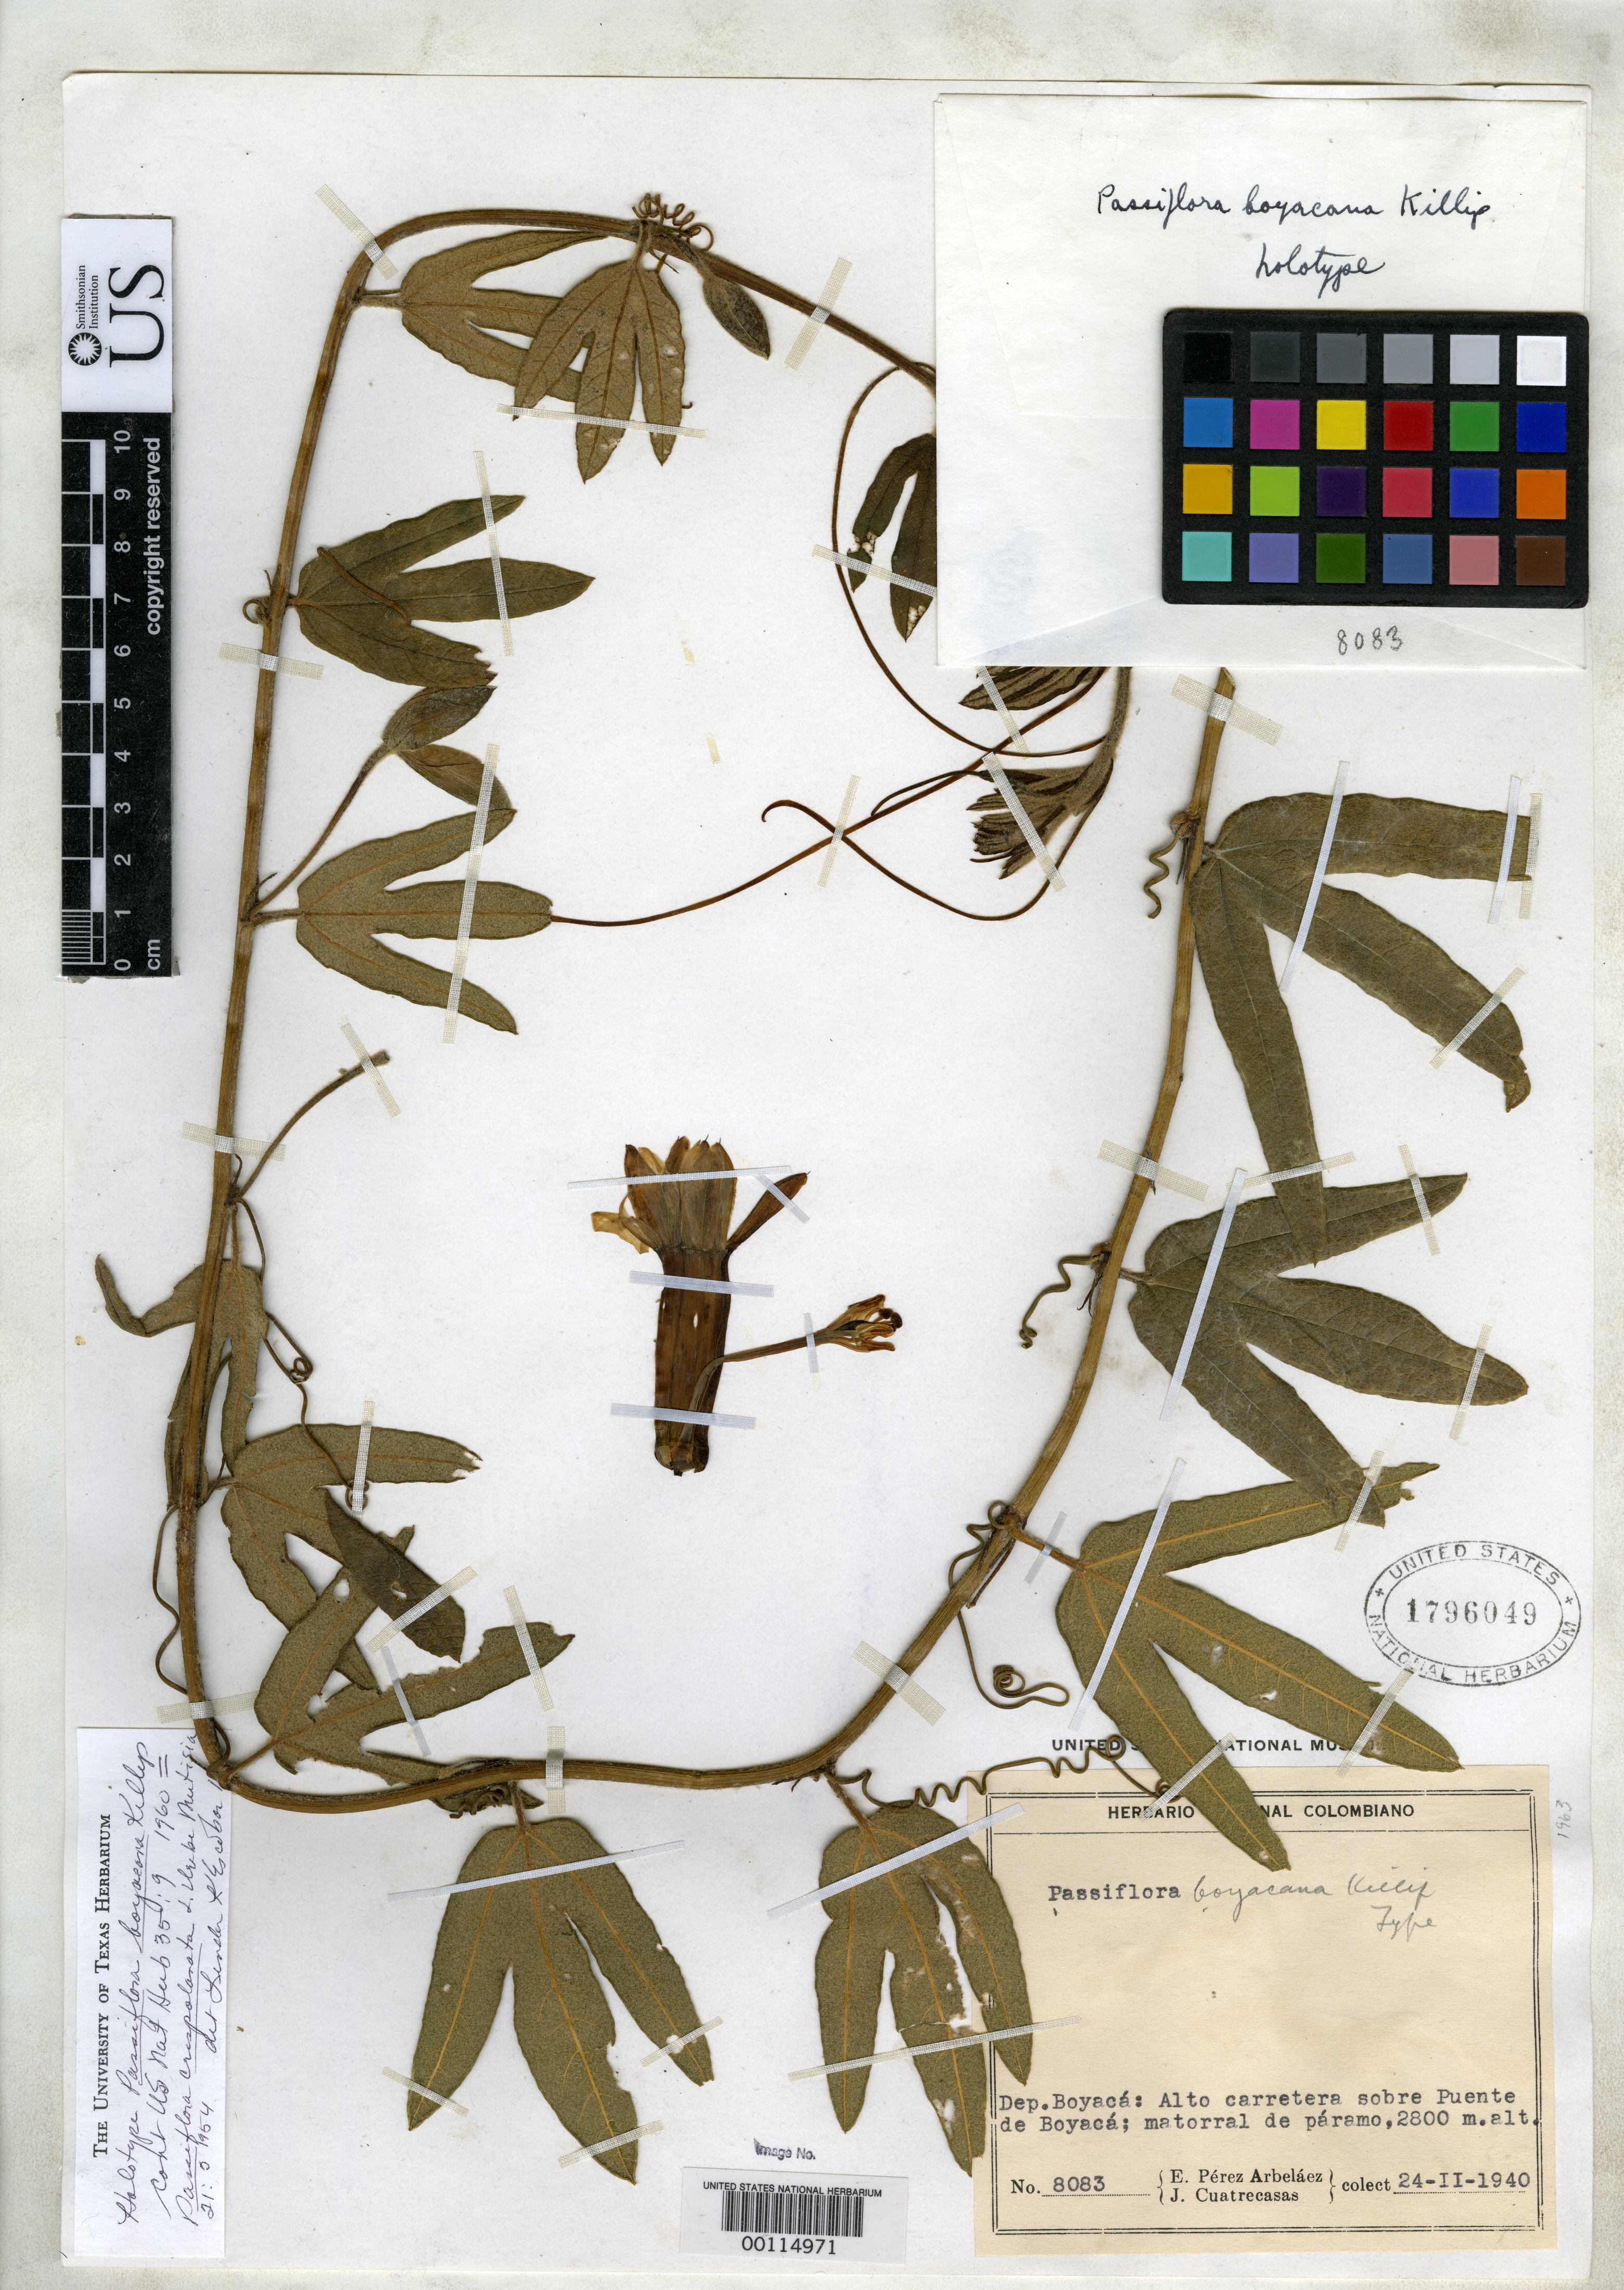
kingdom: Plantae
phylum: Tracheophyta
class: Magnoliopsida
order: Malpighiales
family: Passifloraceae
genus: Passiflora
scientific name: Passiflora boyacana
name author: Killip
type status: Holotype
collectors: E. Pérez Arbeláez & J. Cuatrecasas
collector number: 8083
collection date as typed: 24 Feb 1940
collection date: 1940-02-24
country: Colombia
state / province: Boyacá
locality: Above Puente de Boyaca.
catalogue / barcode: US 1796049